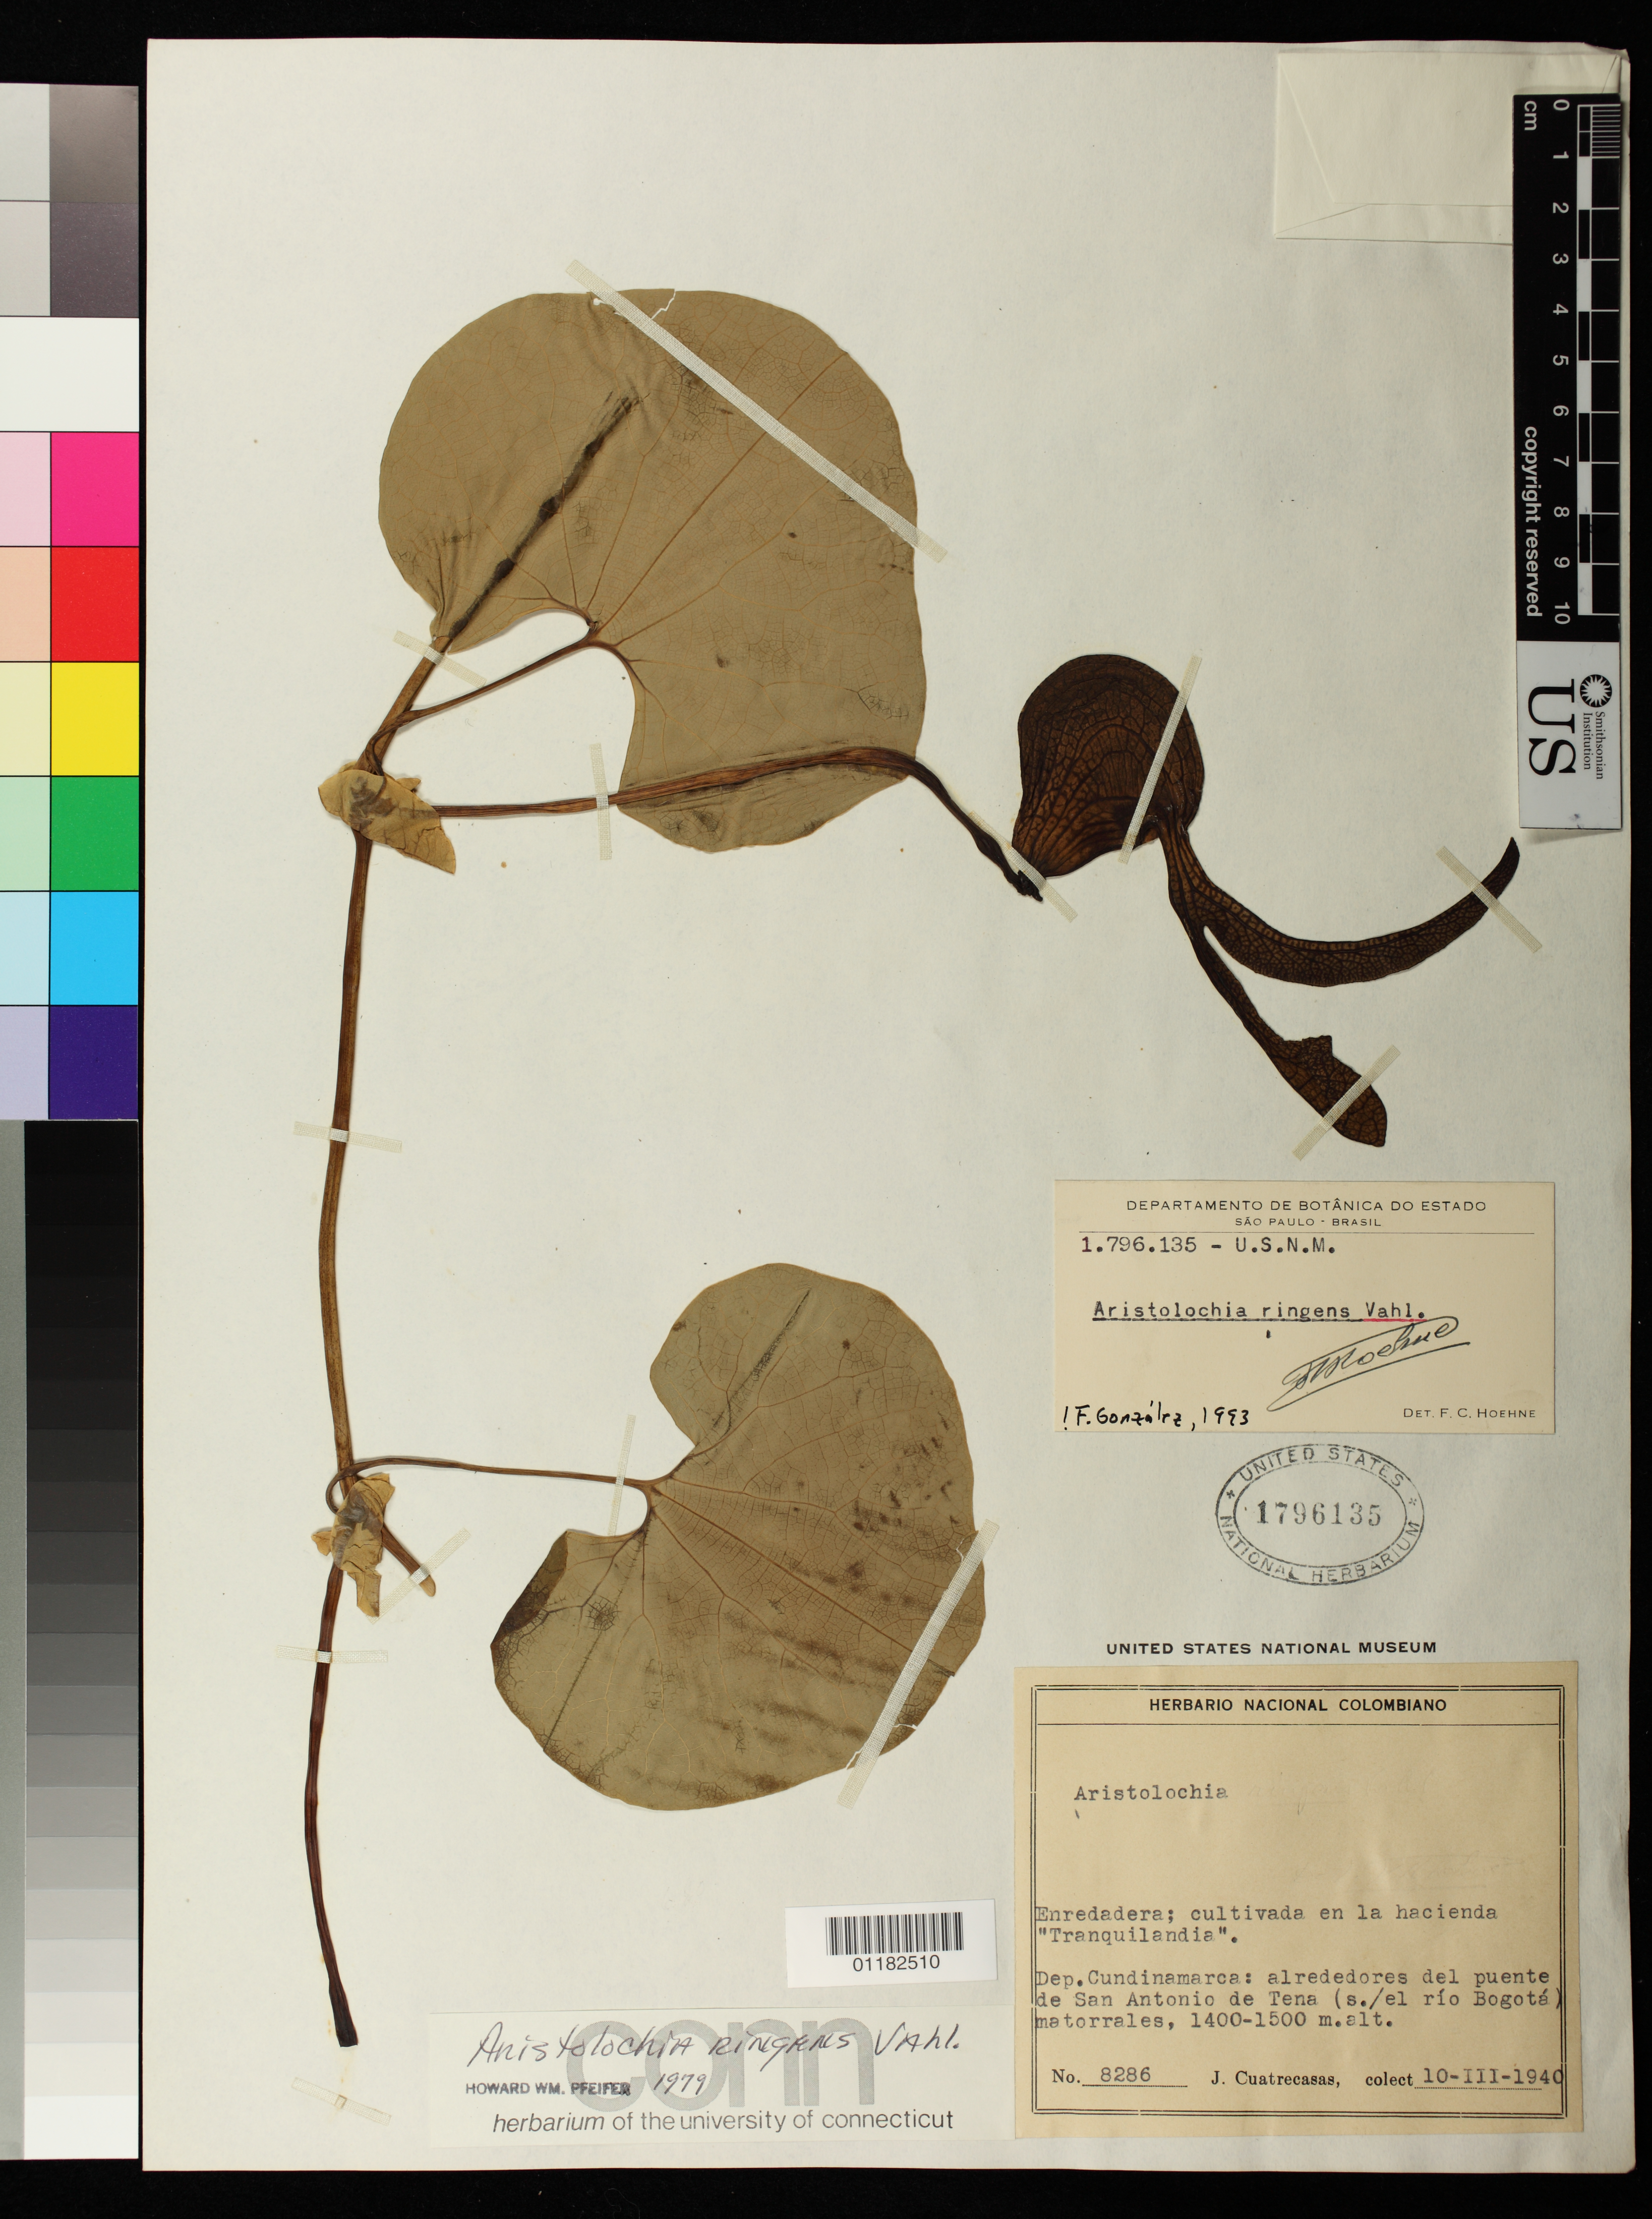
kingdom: Plantae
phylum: Tracheophyta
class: Magnoliopsida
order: Piperales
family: Aristolochiaceae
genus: Aristolochia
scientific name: Aristolochia ringens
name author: Vahl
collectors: J. Cuatrecasas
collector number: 8286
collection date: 1940-03-10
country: Colombia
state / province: Cundinamarca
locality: alrededores del puente de San Antonio de Tena (s./el rio Bogota)matorrales.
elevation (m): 1400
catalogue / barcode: US 1796135